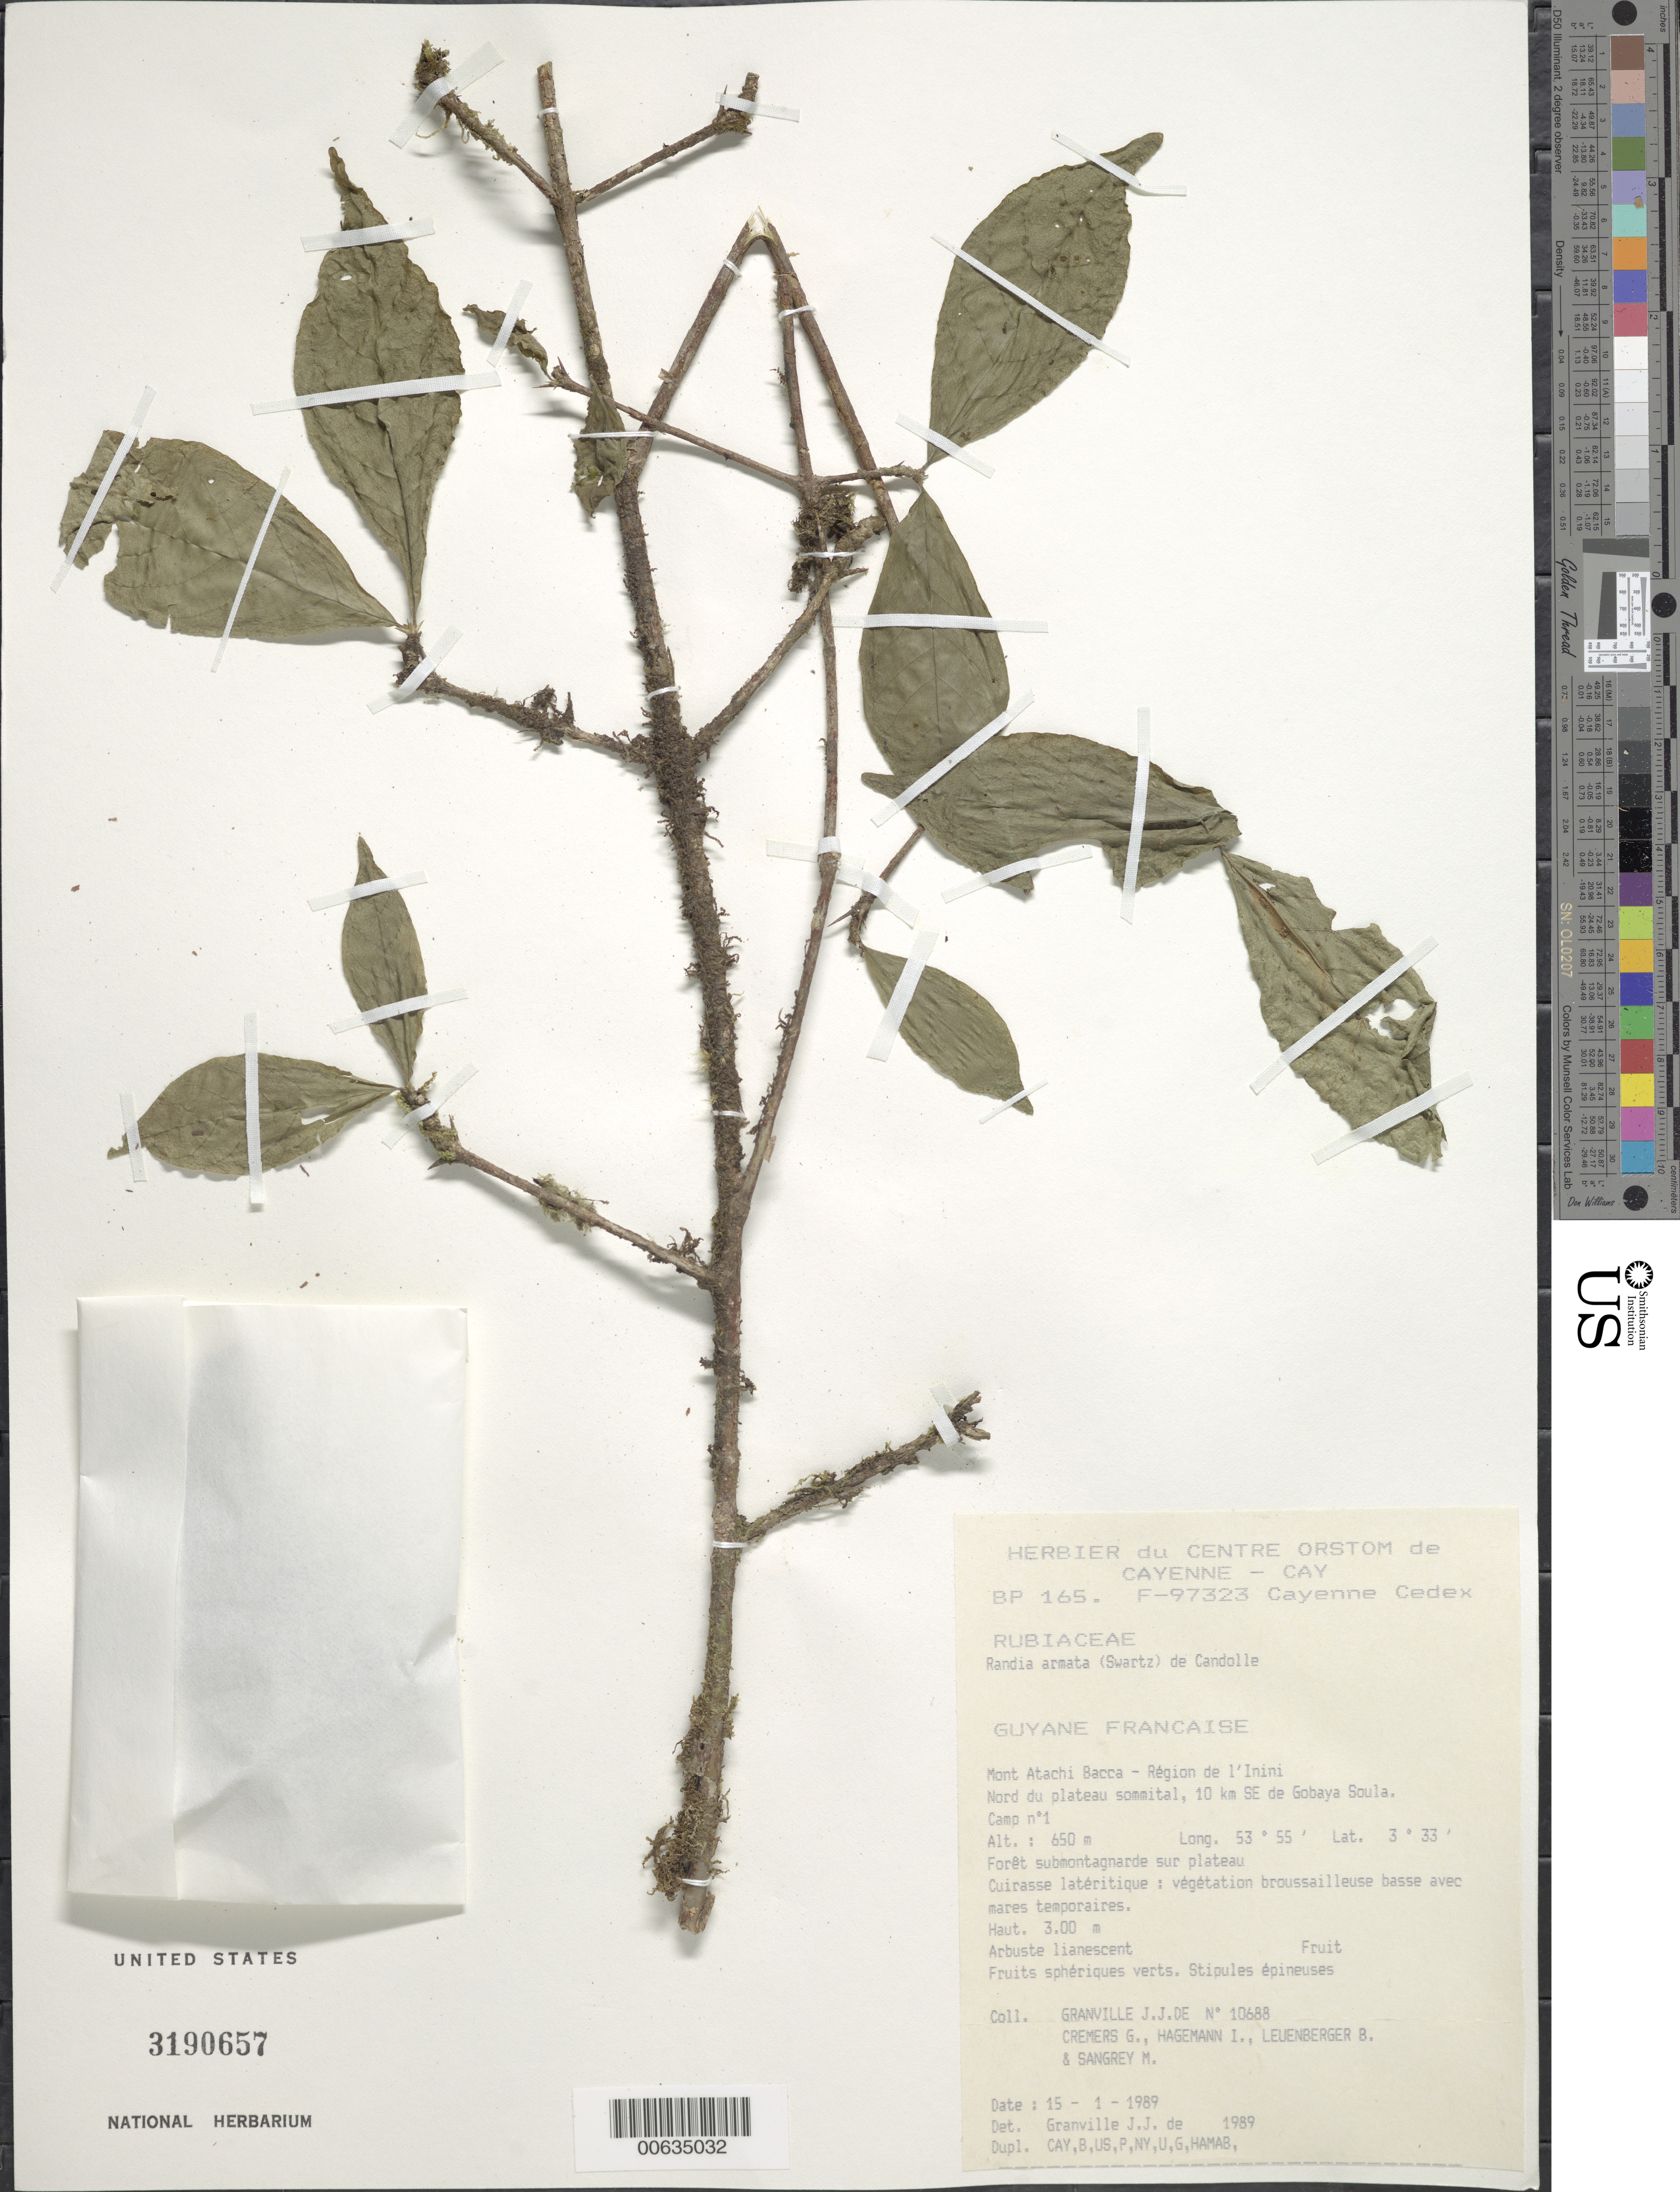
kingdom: Plantae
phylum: Tracheophyta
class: Magnoliopsida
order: Gentianales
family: Rubiaceae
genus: Randia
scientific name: Randia armata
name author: (Sw.) DC.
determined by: Granville, J. J. de, (CAY), Institut de Recherche pour le Developpement (IRD) (FRENCH GUIANA)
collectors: J.-J. de Granville, G. Cremers, J. Hagemann, B. E. Leuenberger & M. S. Sangrey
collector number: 10688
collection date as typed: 15-Jan-89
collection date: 1989-01-15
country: French Guiana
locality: Mont Atachi Bacca, région de l'Inini. Nord du plateua sommital, 10 km SE de Gobaya Soula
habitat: Forêt submontagnarde sur plateau, végétation broussailleuse sur cuirasse latéritique avec mares temporaires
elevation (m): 650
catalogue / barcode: US 3190657